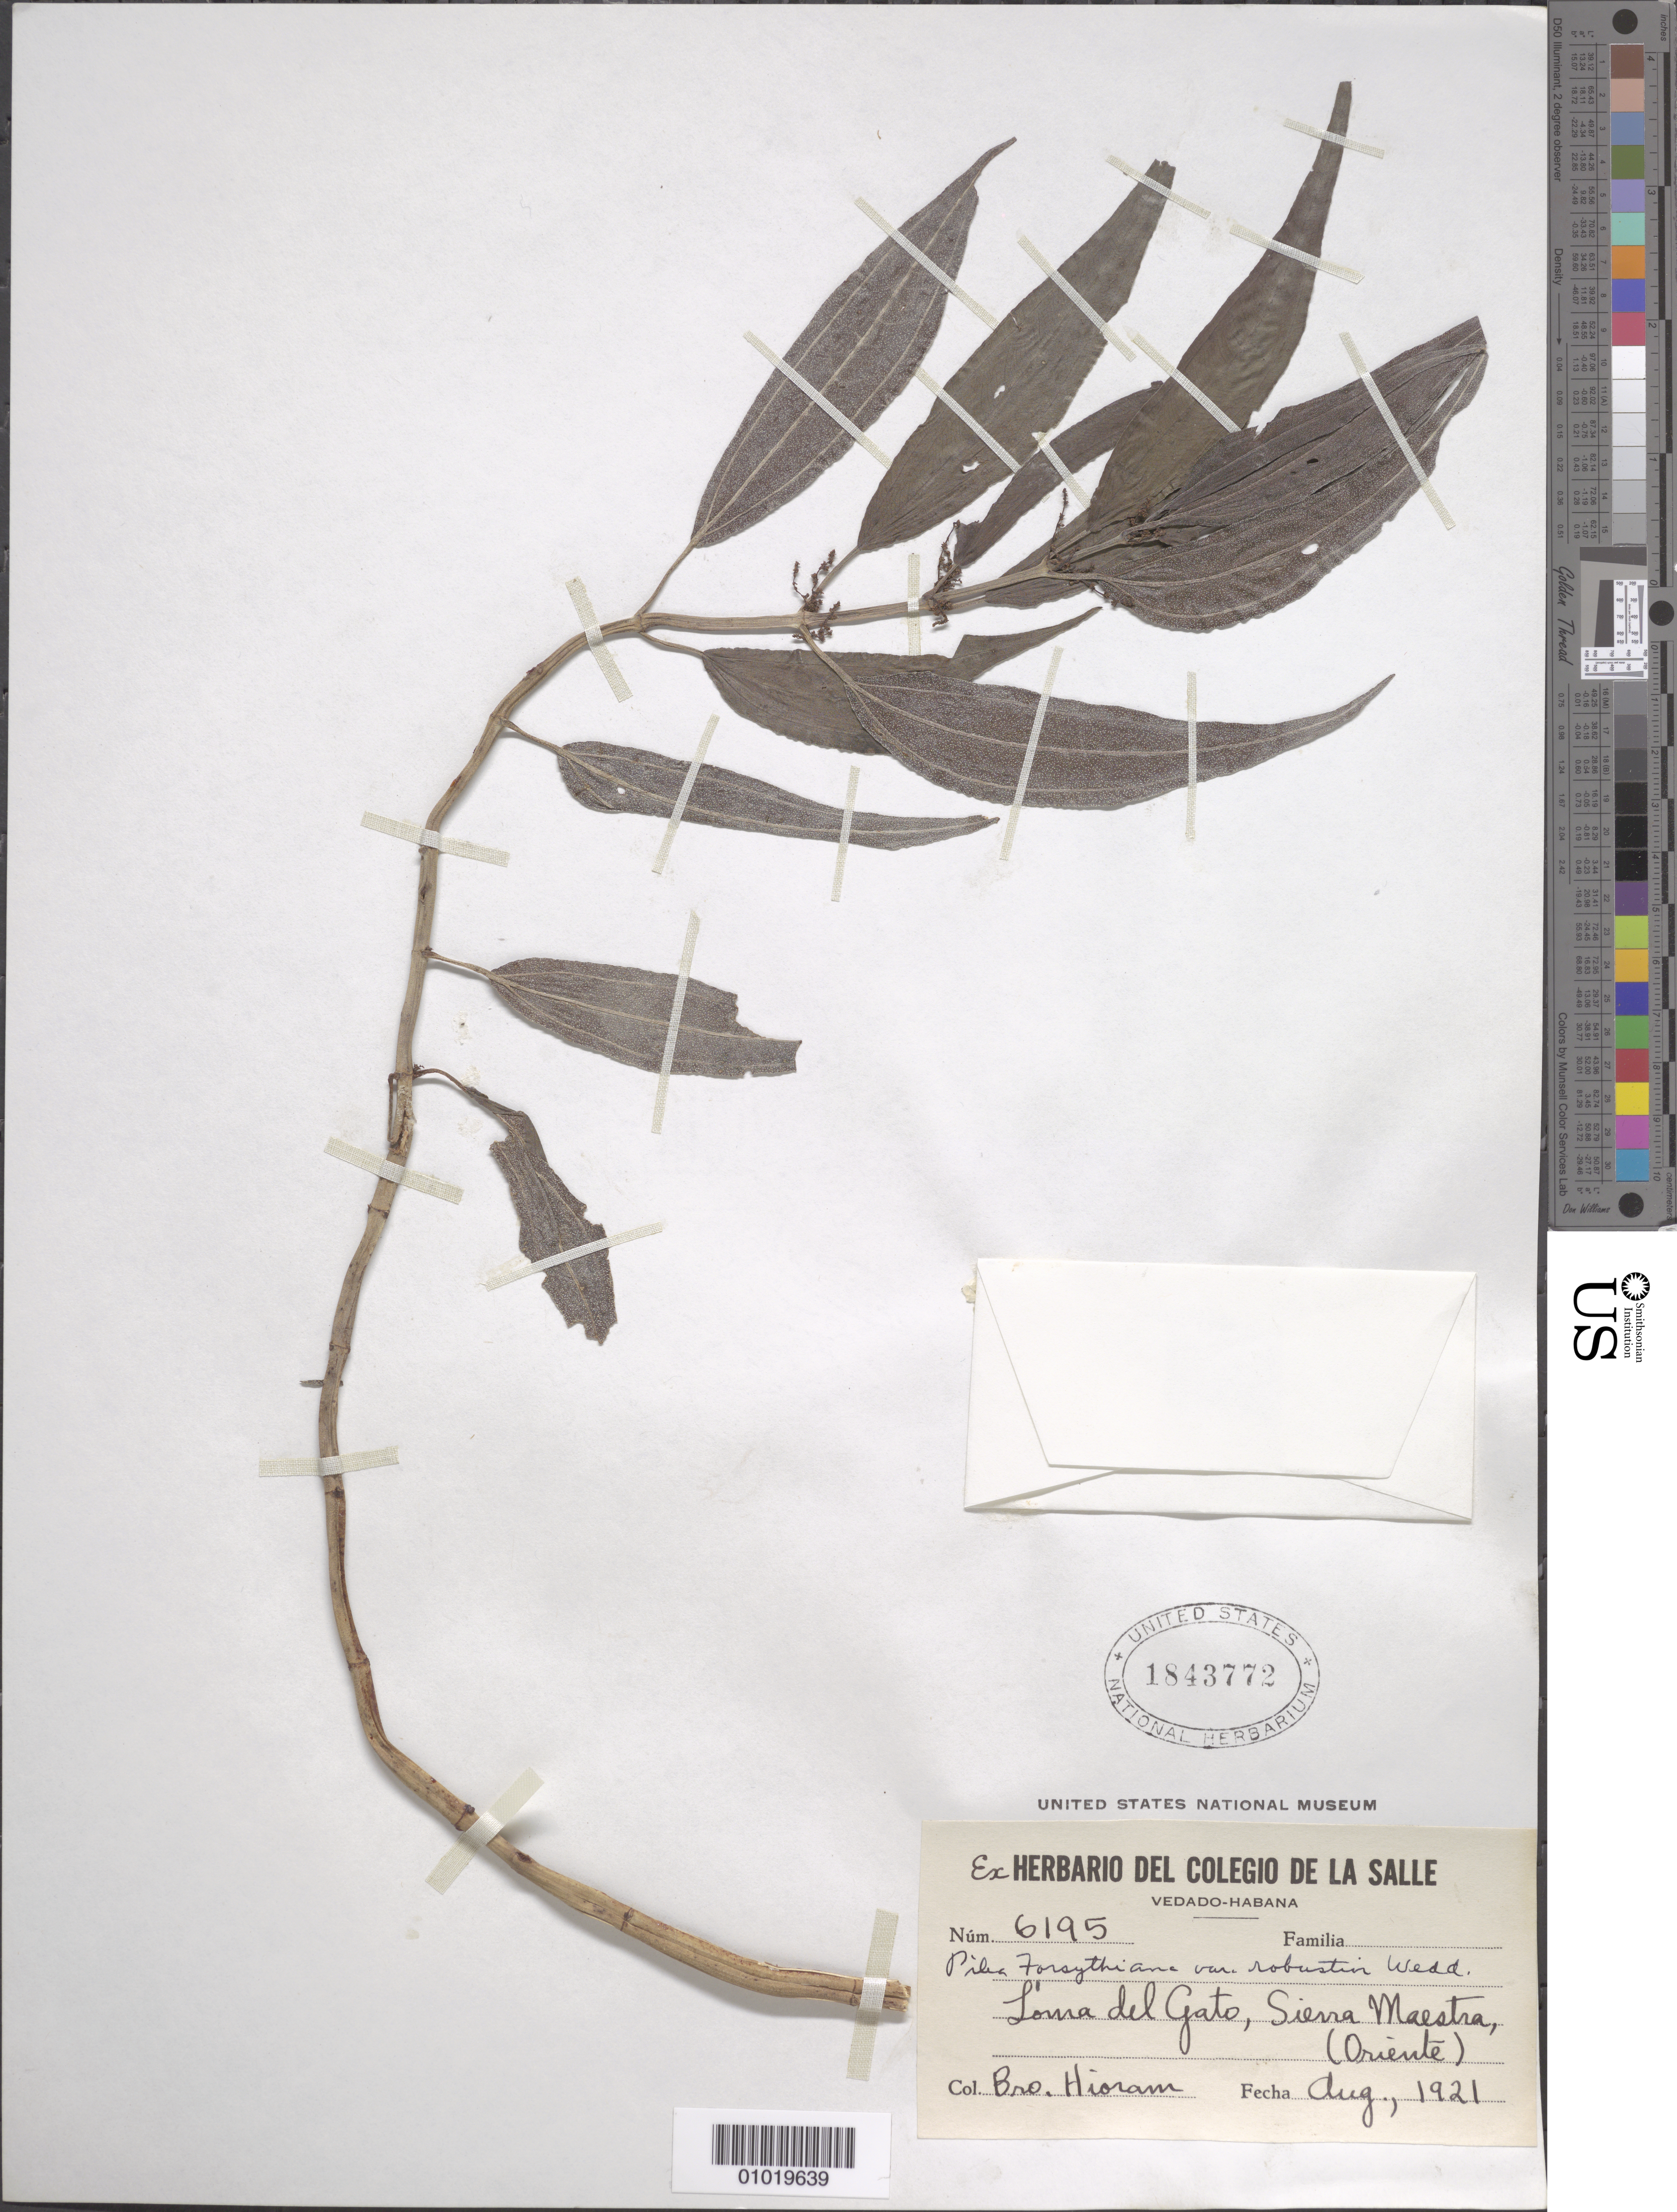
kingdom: Plantae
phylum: Tracheophyta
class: Magnoliopsida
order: Rosales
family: Urticaceae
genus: Pilea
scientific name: Pilea forsythiana var. robustior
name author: Wedd.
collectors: Bro. Hioram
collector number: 6195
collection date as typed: Aug 1921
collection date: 1921-08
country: Cuba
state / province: Oriente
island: Cuba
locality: Loma del Gato, Sierra Maestra, Oriente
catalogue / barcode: US 1843772